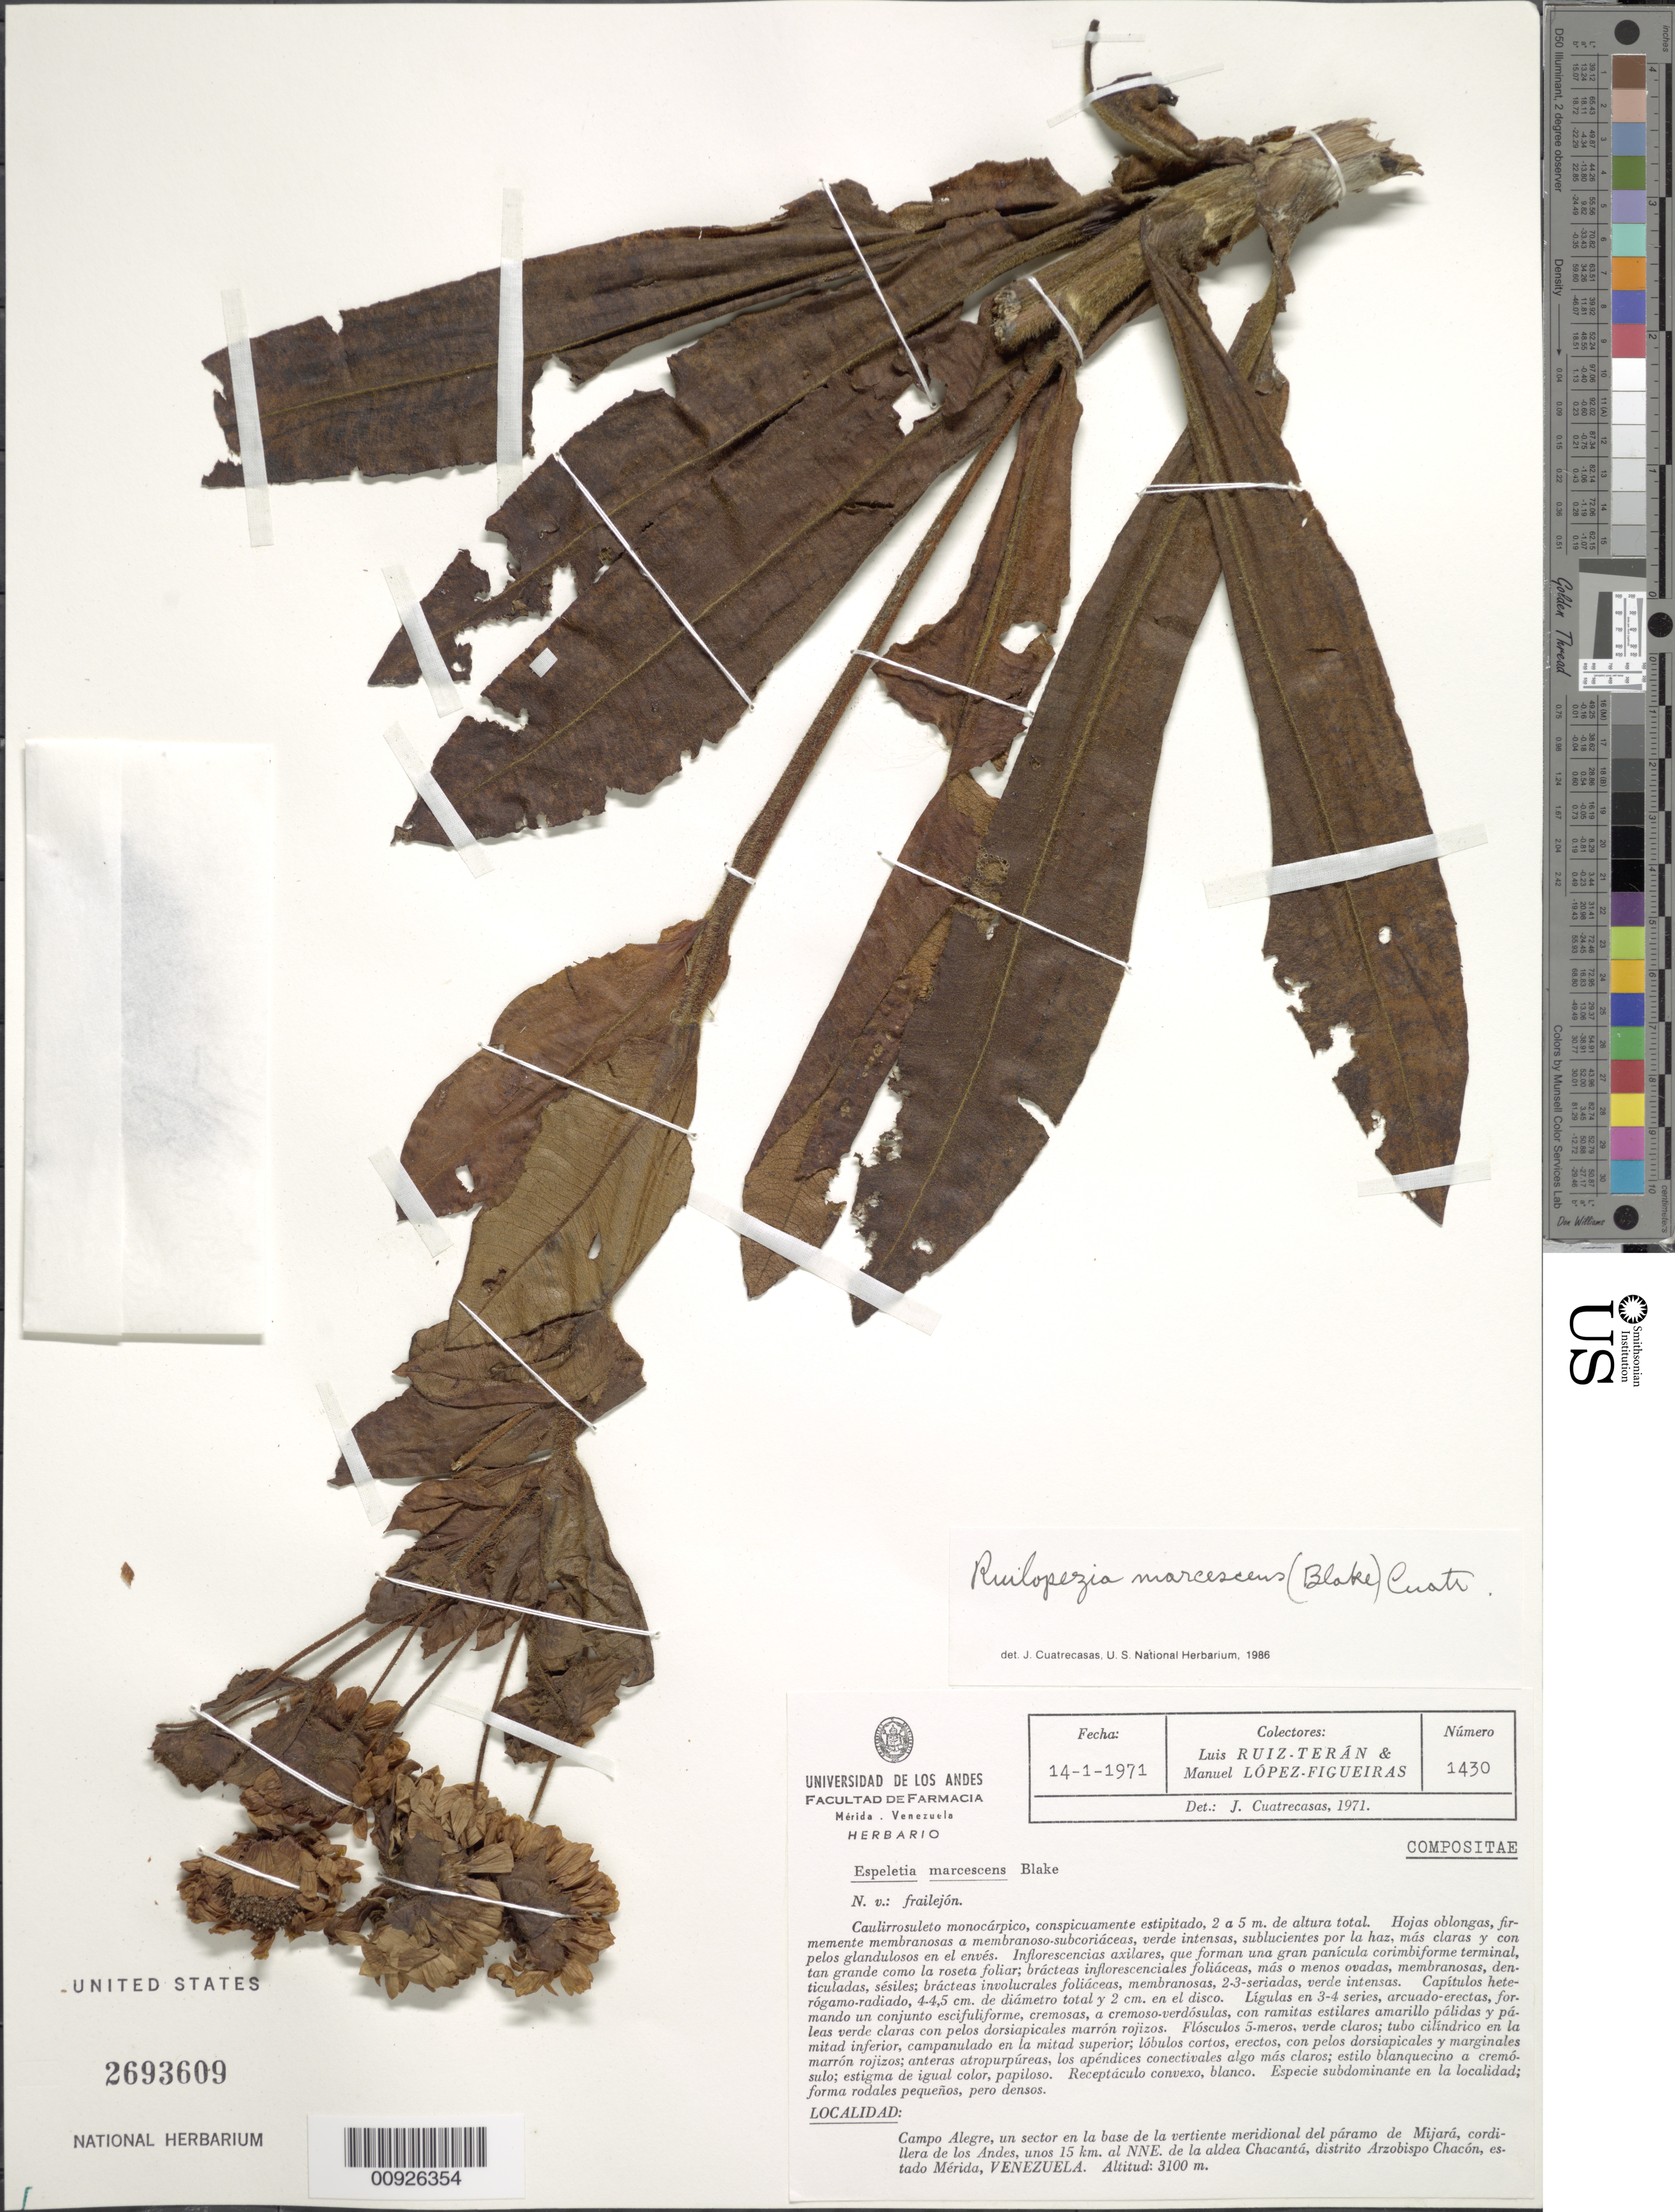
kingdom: Plantae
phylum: Tracheophyta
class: Magnoliopsida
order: Asterales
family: Asteraceae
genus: Ruilopezia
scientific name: Ruilopezia marcescens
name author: (S.F. Blake) Cuatrec.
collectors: L. E. Ruíz-Terán & M. López Figueiras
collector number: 1430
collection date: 1971-01-14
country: Venezuela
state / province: Mérida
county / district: Arzobispo Chacón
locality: P. de Mijará. Campo Alegre, un sector en la base de la vertiente meridional del páramo de Mijará, Cordillera de los Andes, a unos 15 km al NNE de la aldea Chacantá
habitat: Forma rodales pequeños, pero no densos. Especie subdominante en la localidad.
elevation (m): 3100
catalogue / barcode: US 2693609